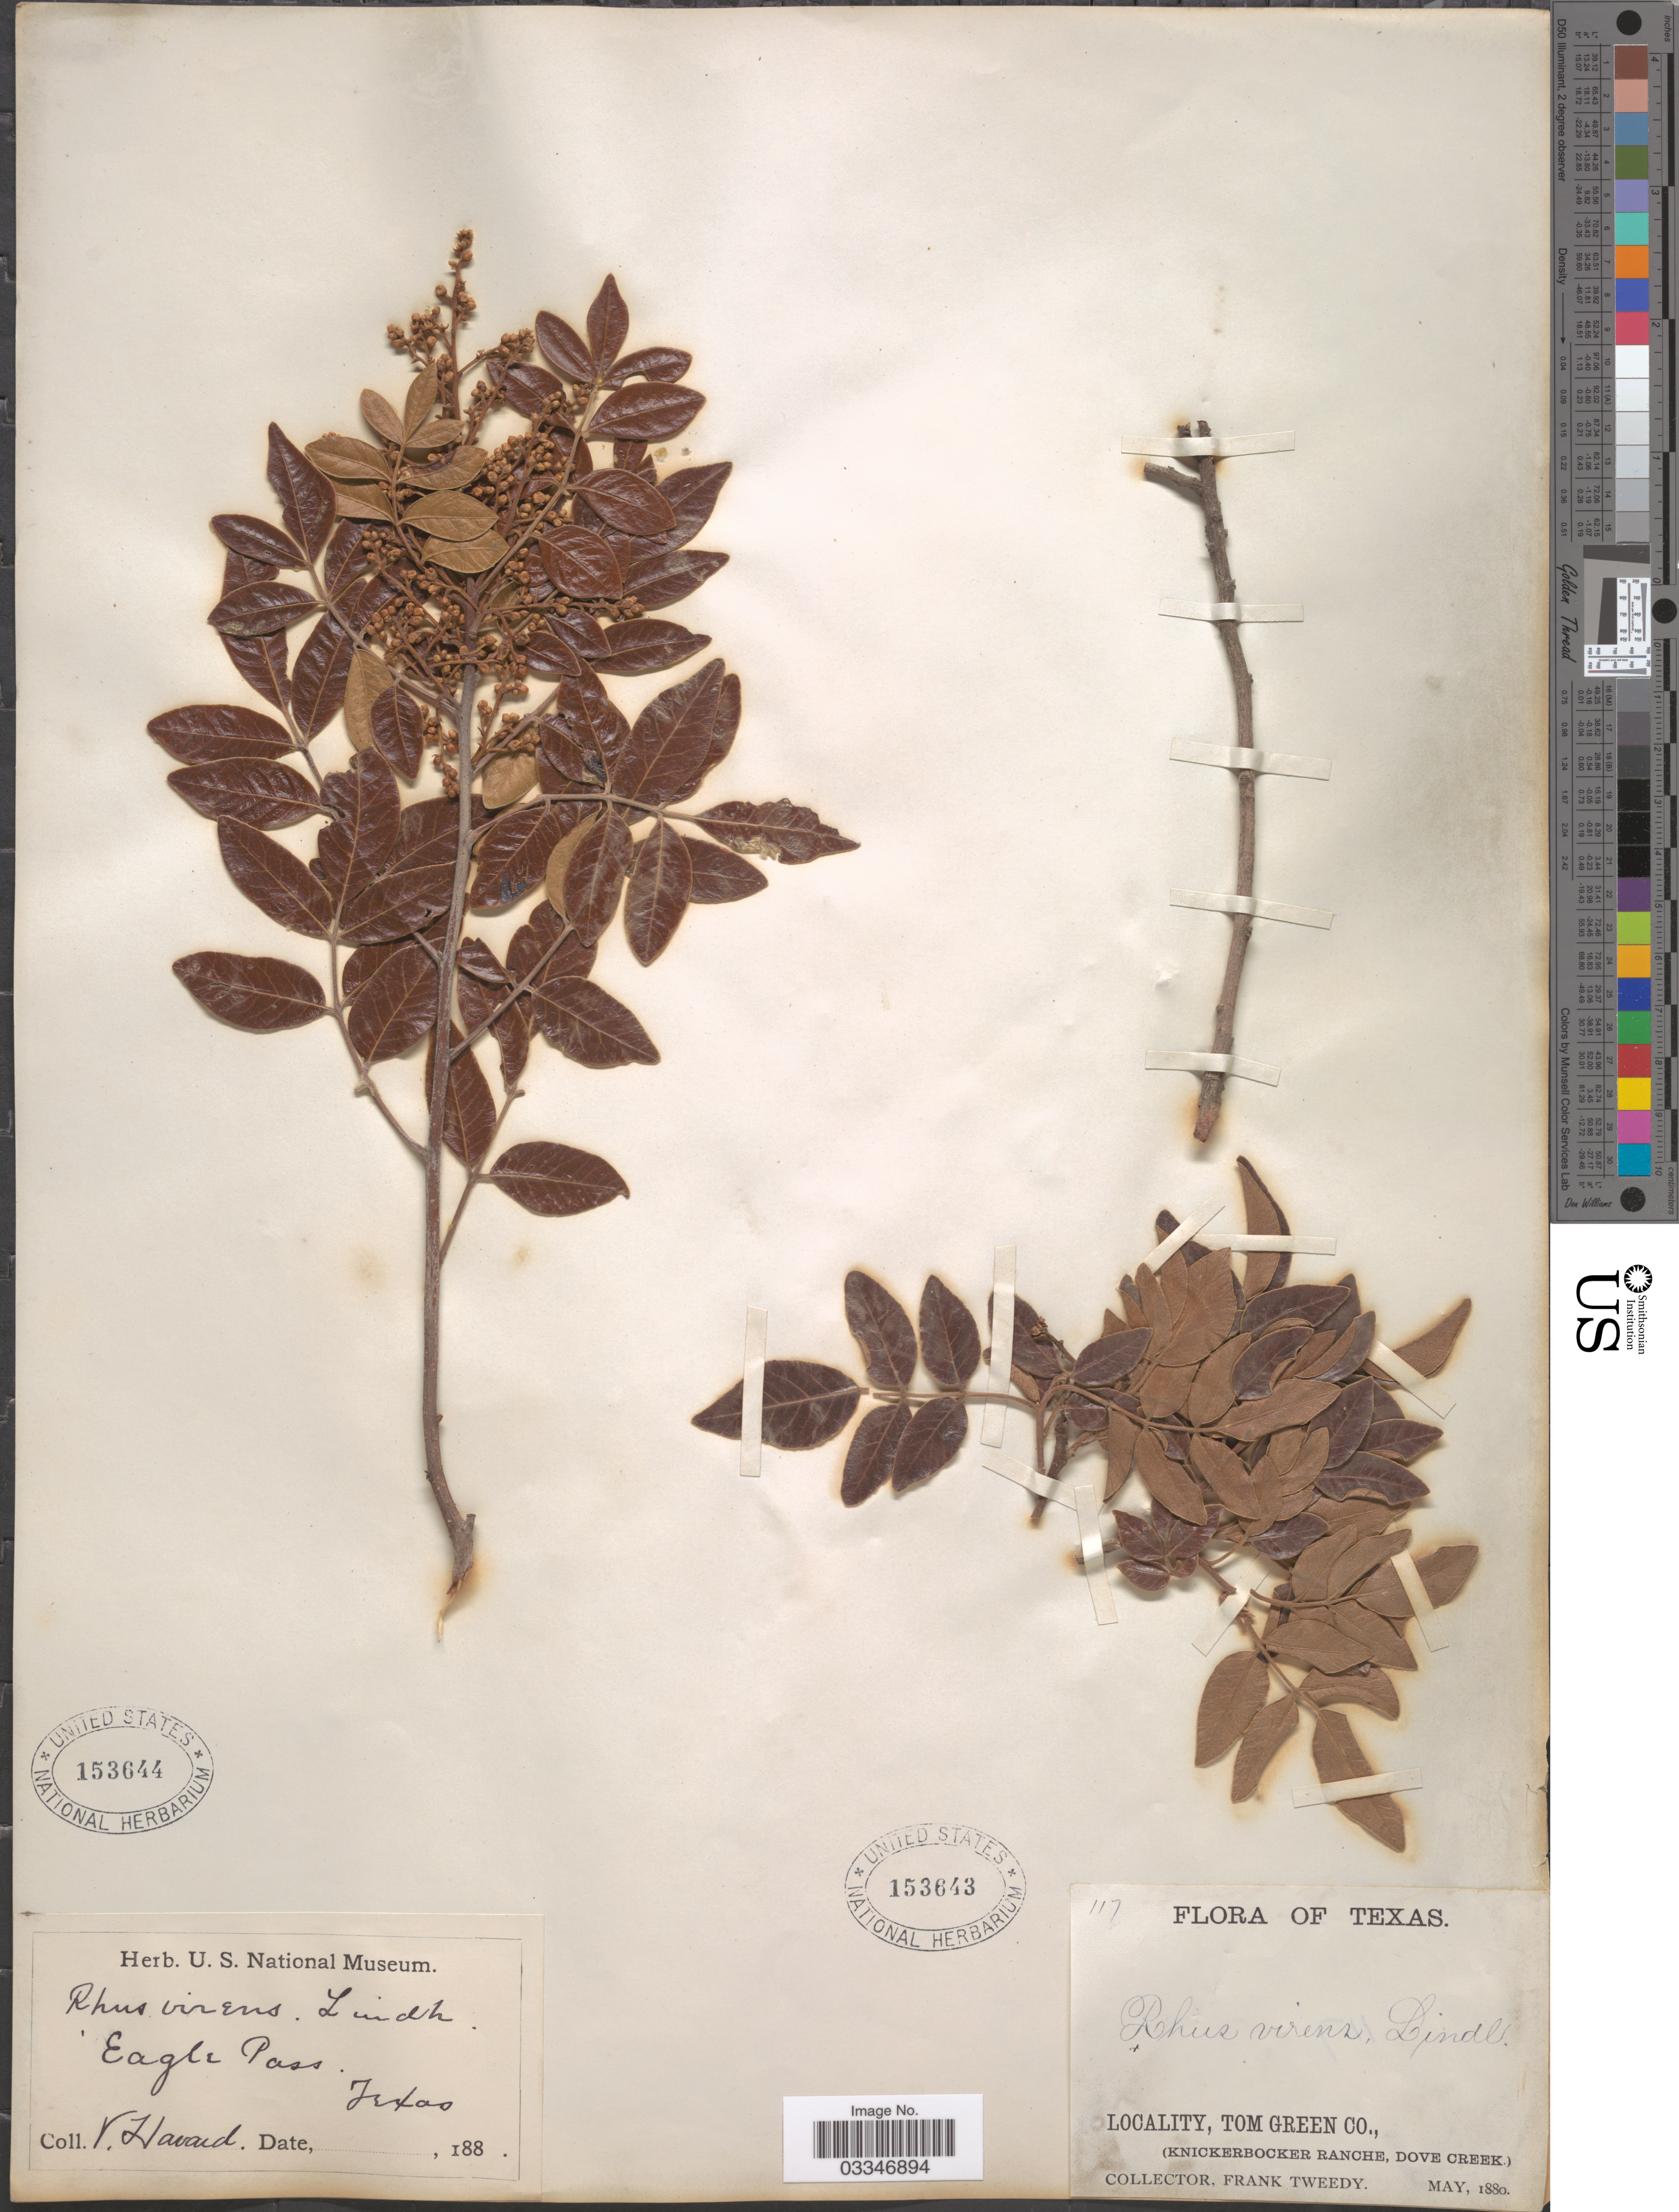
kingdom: Plantae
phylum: Tracheophyta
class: Magnoliopsida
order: Sapindales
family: Anacardiaceae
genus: Rhus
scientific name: Rhus virens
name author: Lindh. ex A. Gray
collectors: F. Tweedy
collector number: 117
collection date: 1880-05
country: United States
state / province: Texas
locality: Tom Green Co., (Knickerbocker Ranche, Dove Creek).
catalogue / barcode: US 153643-2